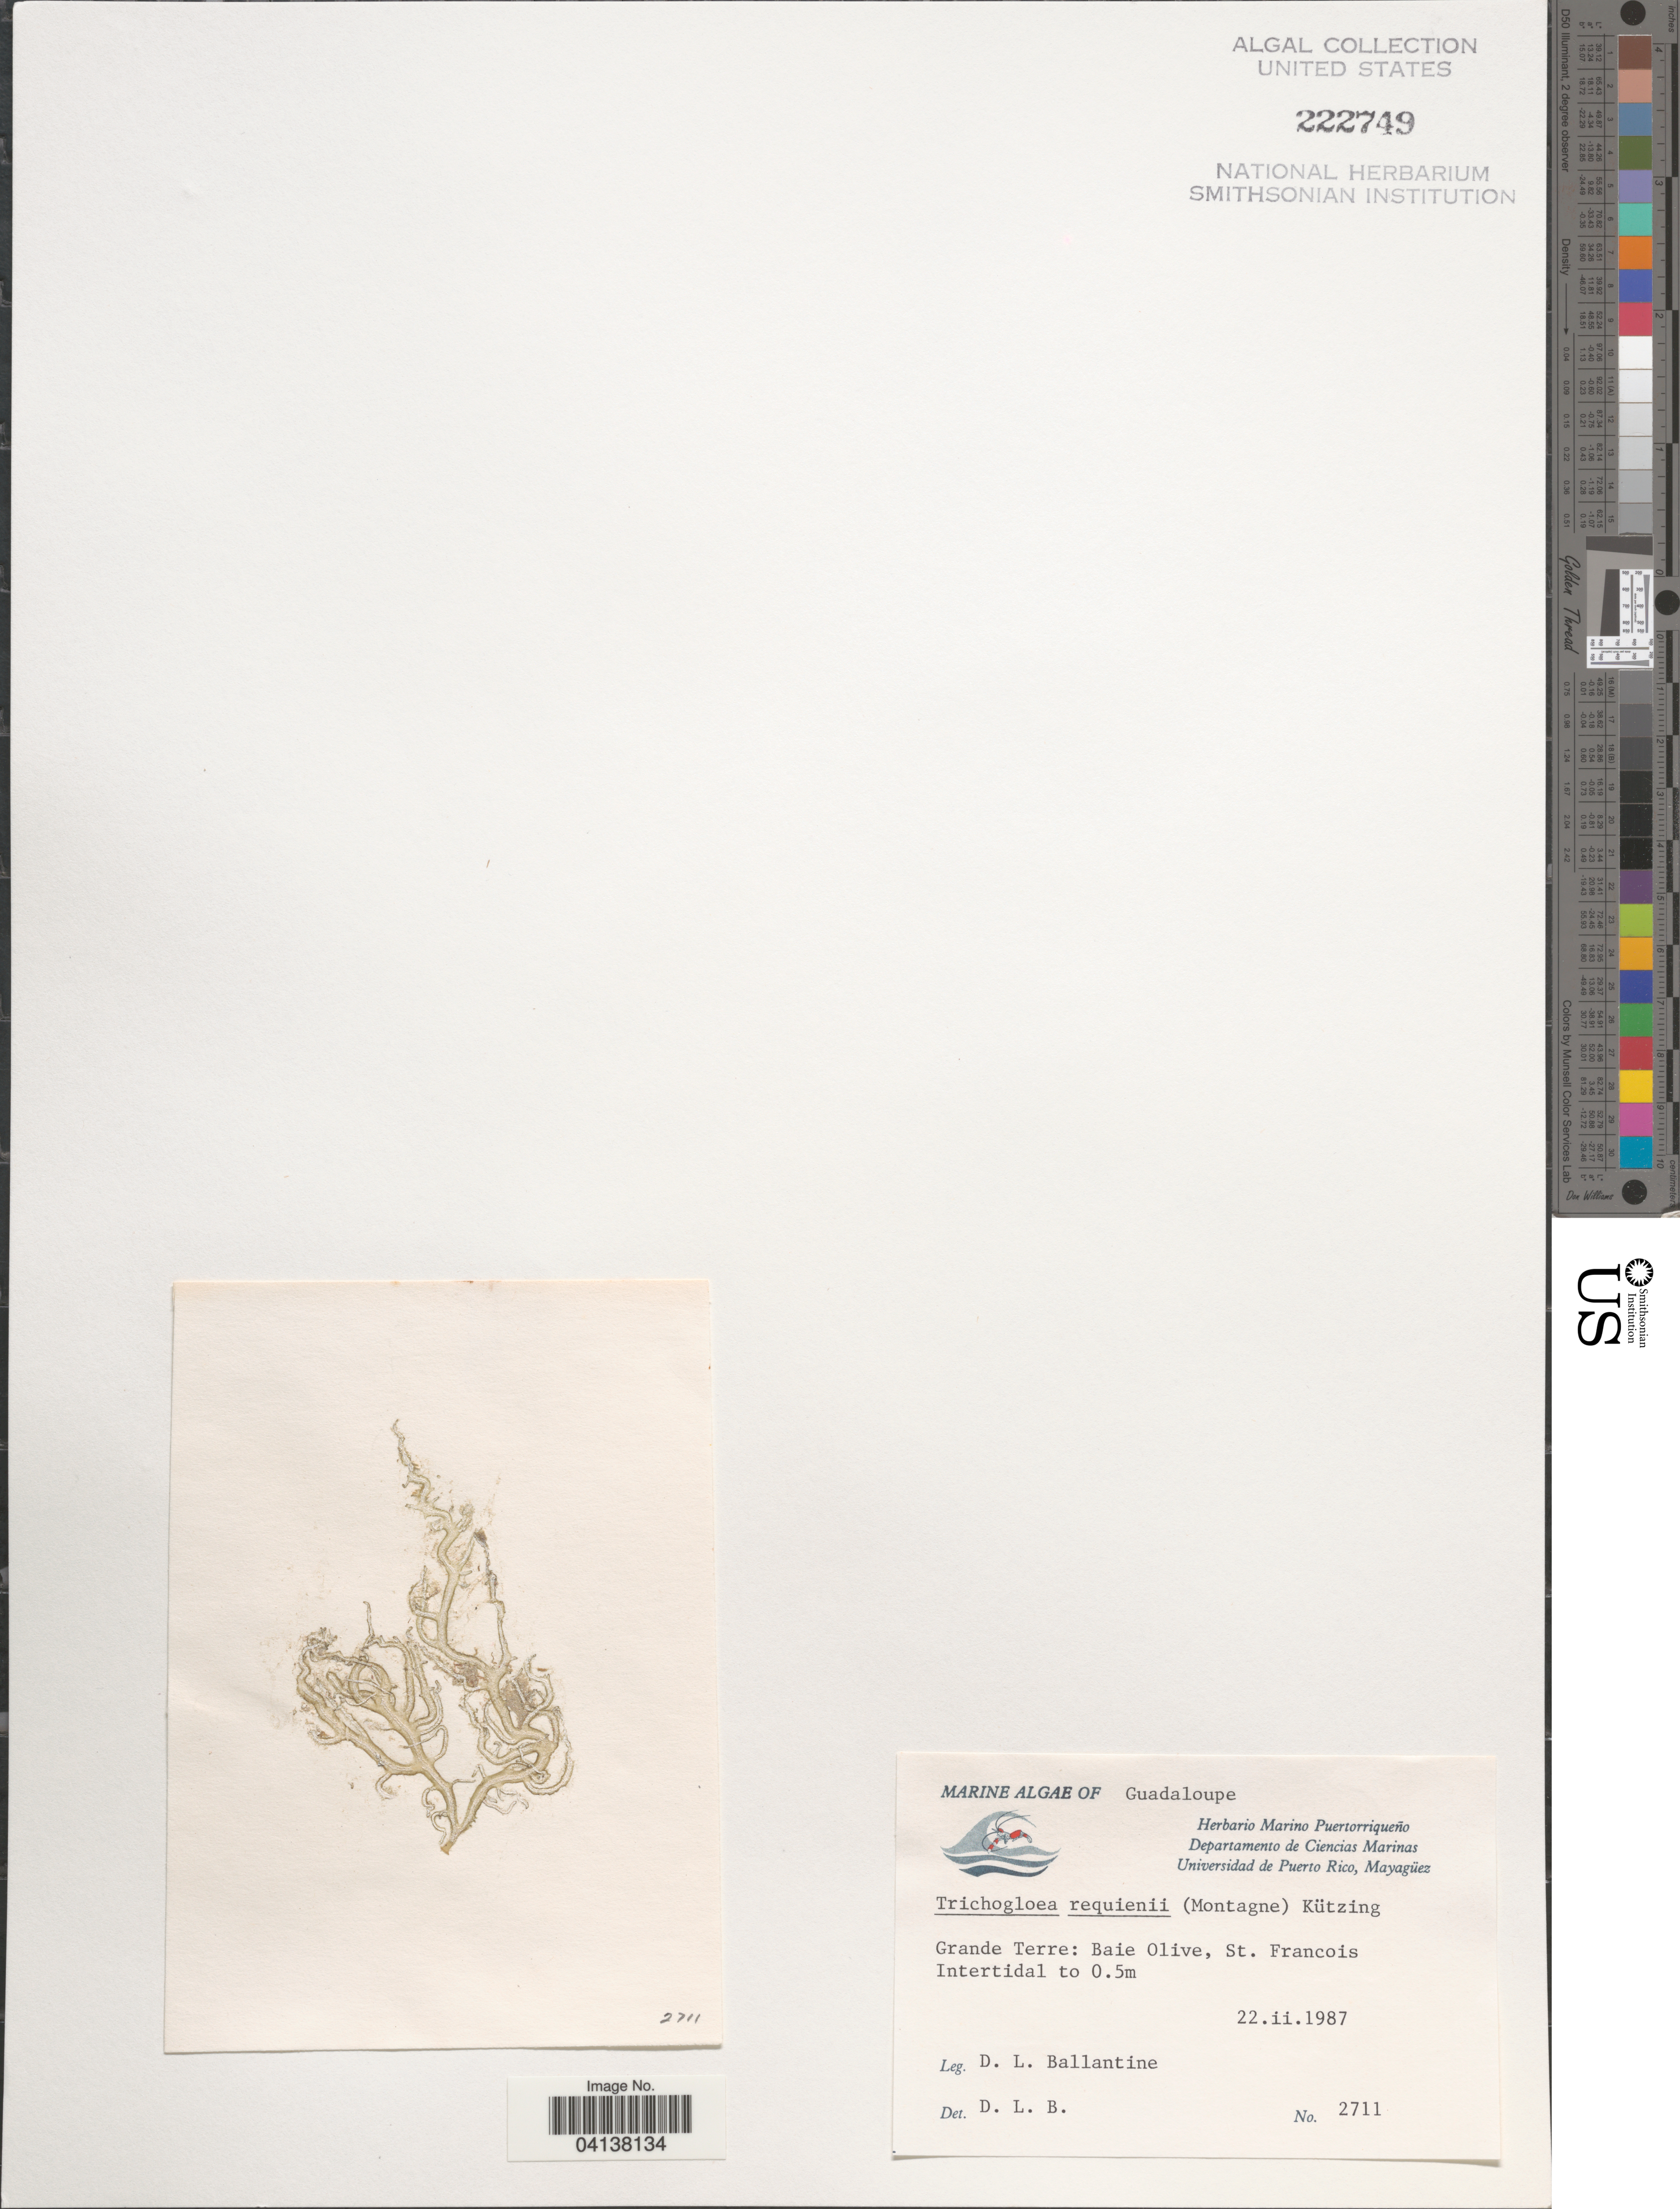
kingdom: Plantae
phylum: Rhodophyta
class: Florideophyceae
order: Nemaliales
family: Liagoraceae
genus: Trichogloea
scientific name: Trichogloea requienii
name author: (Mont.) Kütz.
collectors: D.L. Ballantine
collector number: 2711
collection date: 1987-02-22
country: Guadeloupe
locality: Grande Terre: Baie Olive, St. Francois.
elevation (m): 0.5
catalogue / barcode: US 222749